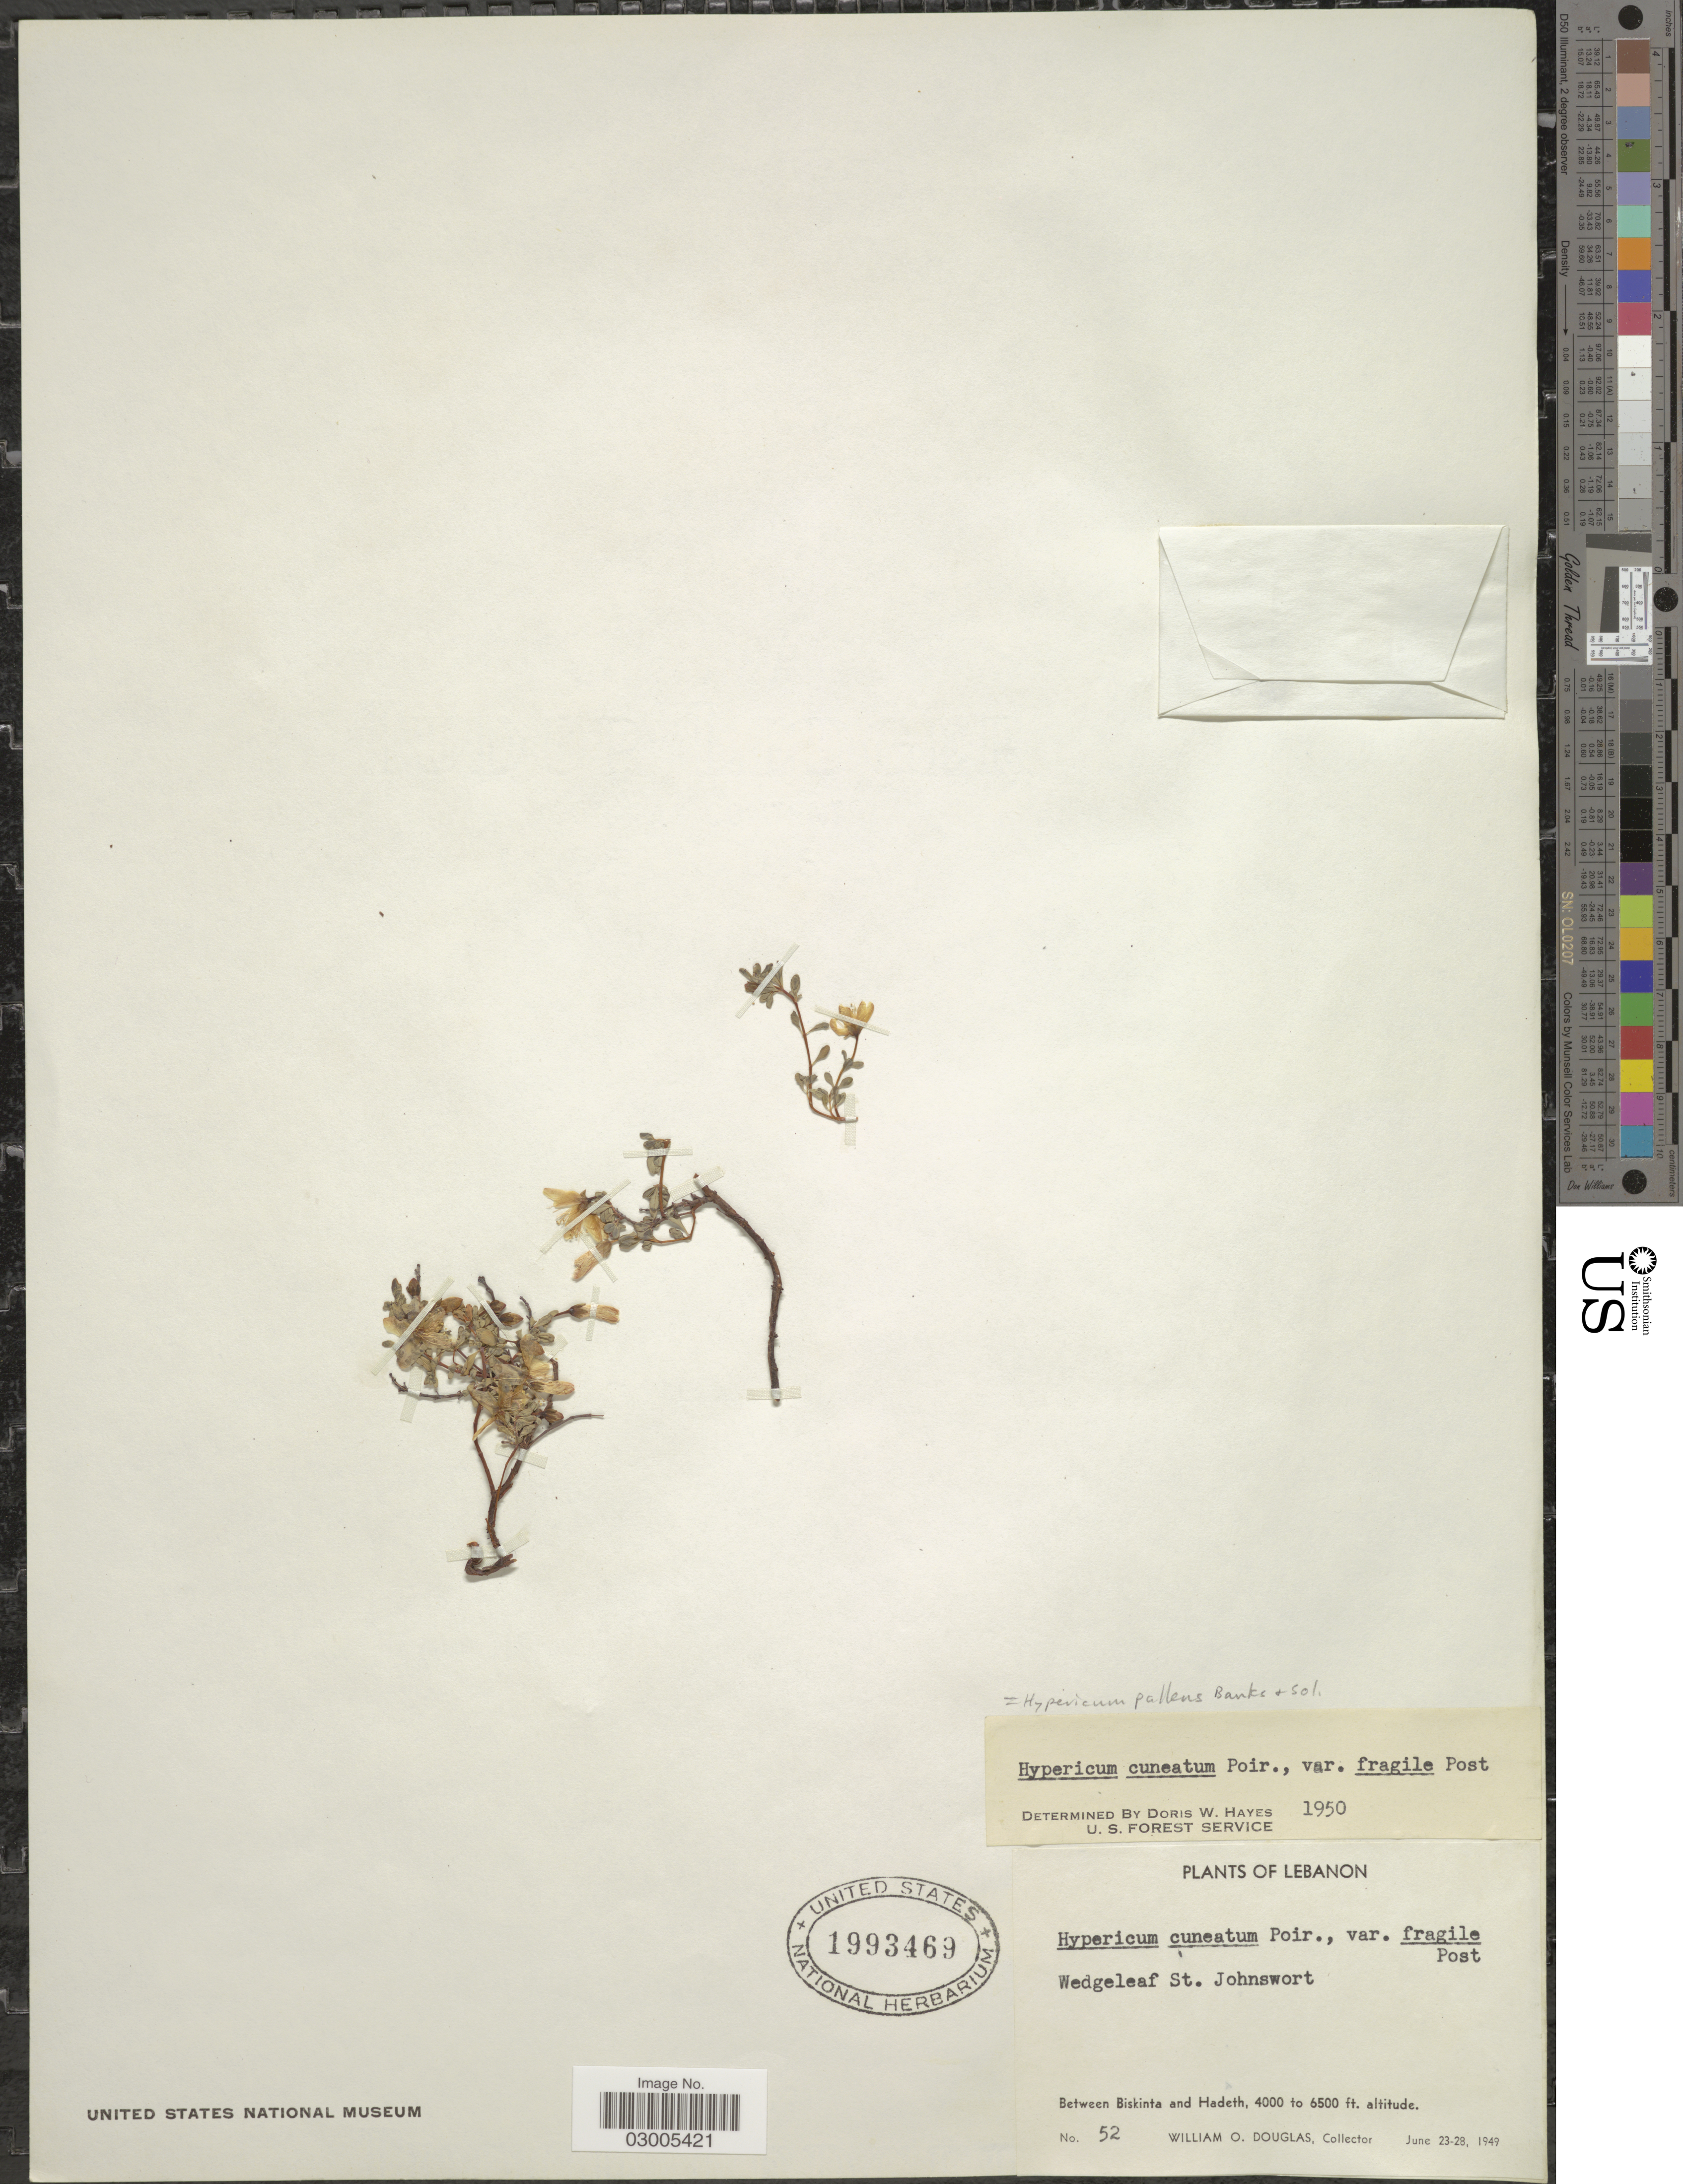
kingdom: Plantae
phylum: Tracheophyta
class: Magnoliopsida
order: Malpighiales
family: Hypericaceae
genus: Hypericum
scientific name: Hypericum pallens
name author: D. Don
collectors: W. Douglas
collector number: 52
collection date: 1949-06-23/1949-06-28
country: Lebanon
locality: Between Biskinta and Hadeth.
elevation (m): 1219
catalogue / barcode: US 1993469